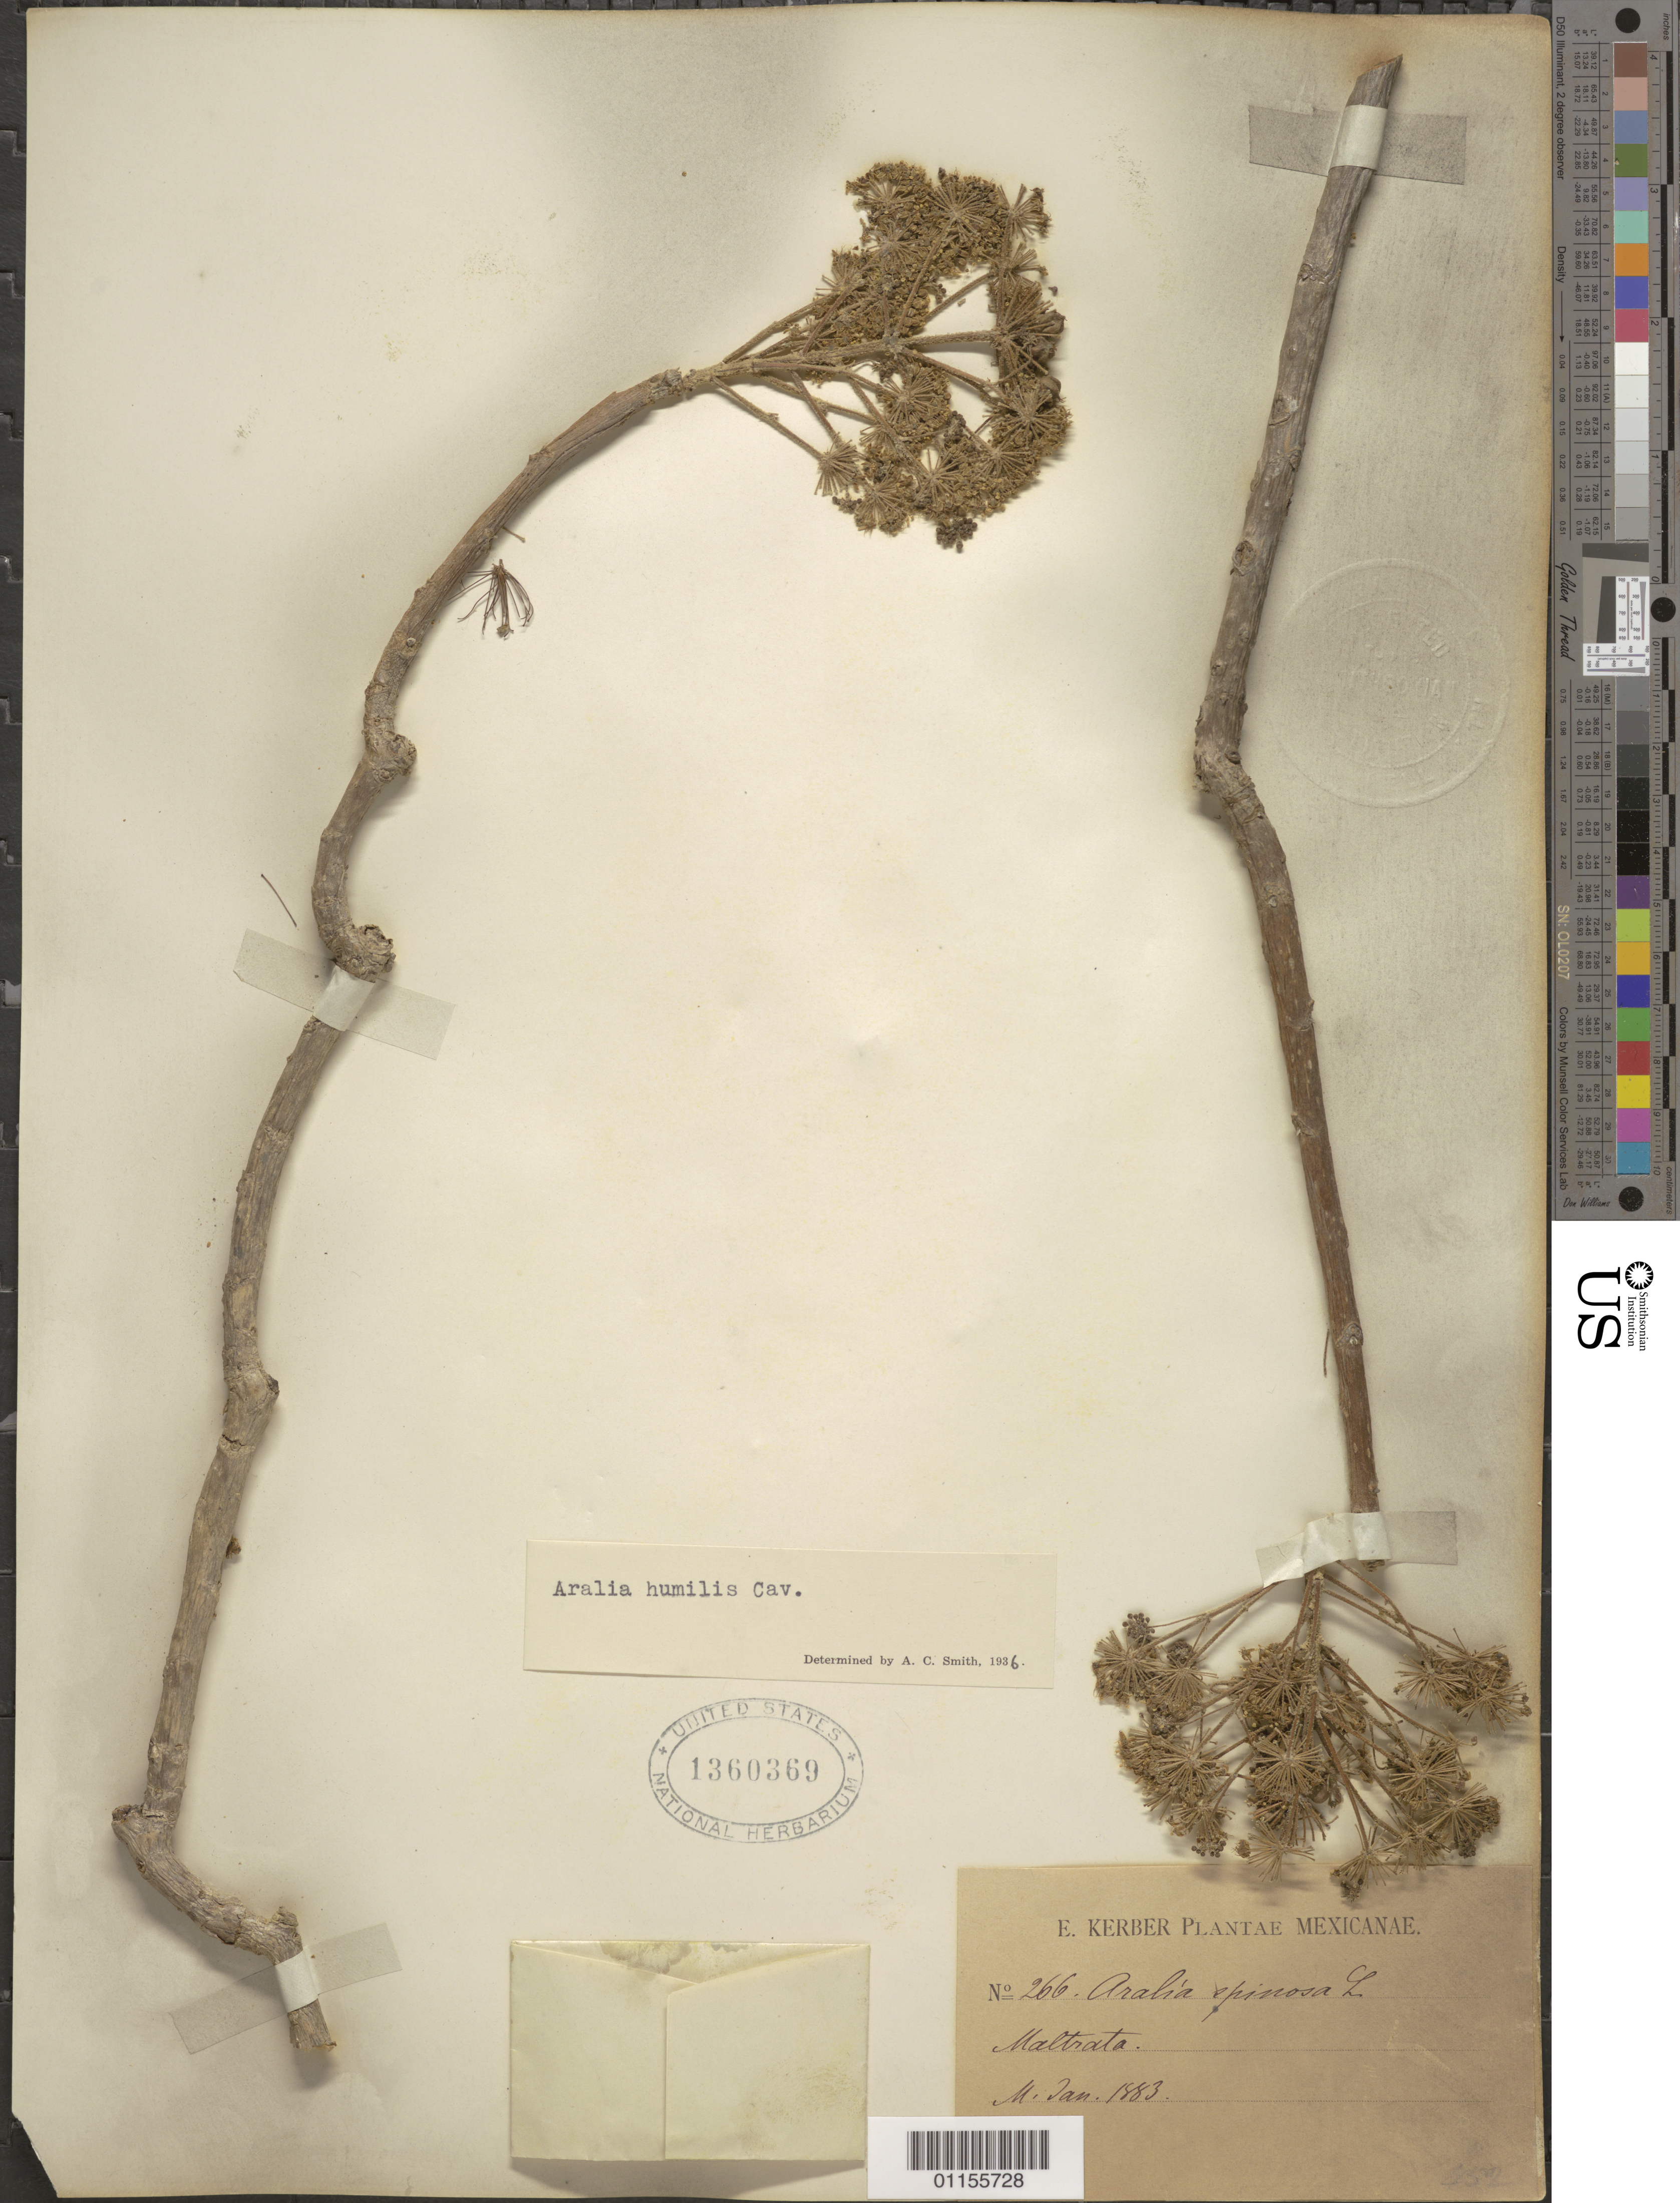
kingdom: Plantae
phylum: Tracheophyta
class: Magnoliopsida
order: Apiales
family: Araliaceae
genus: Aralia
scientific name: Aralia humilis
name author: Cav.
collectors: E. Kerber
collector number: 266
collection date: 1883-01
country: Mexico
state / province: Veracruz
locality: Maltrata.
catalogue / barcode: US 1360369